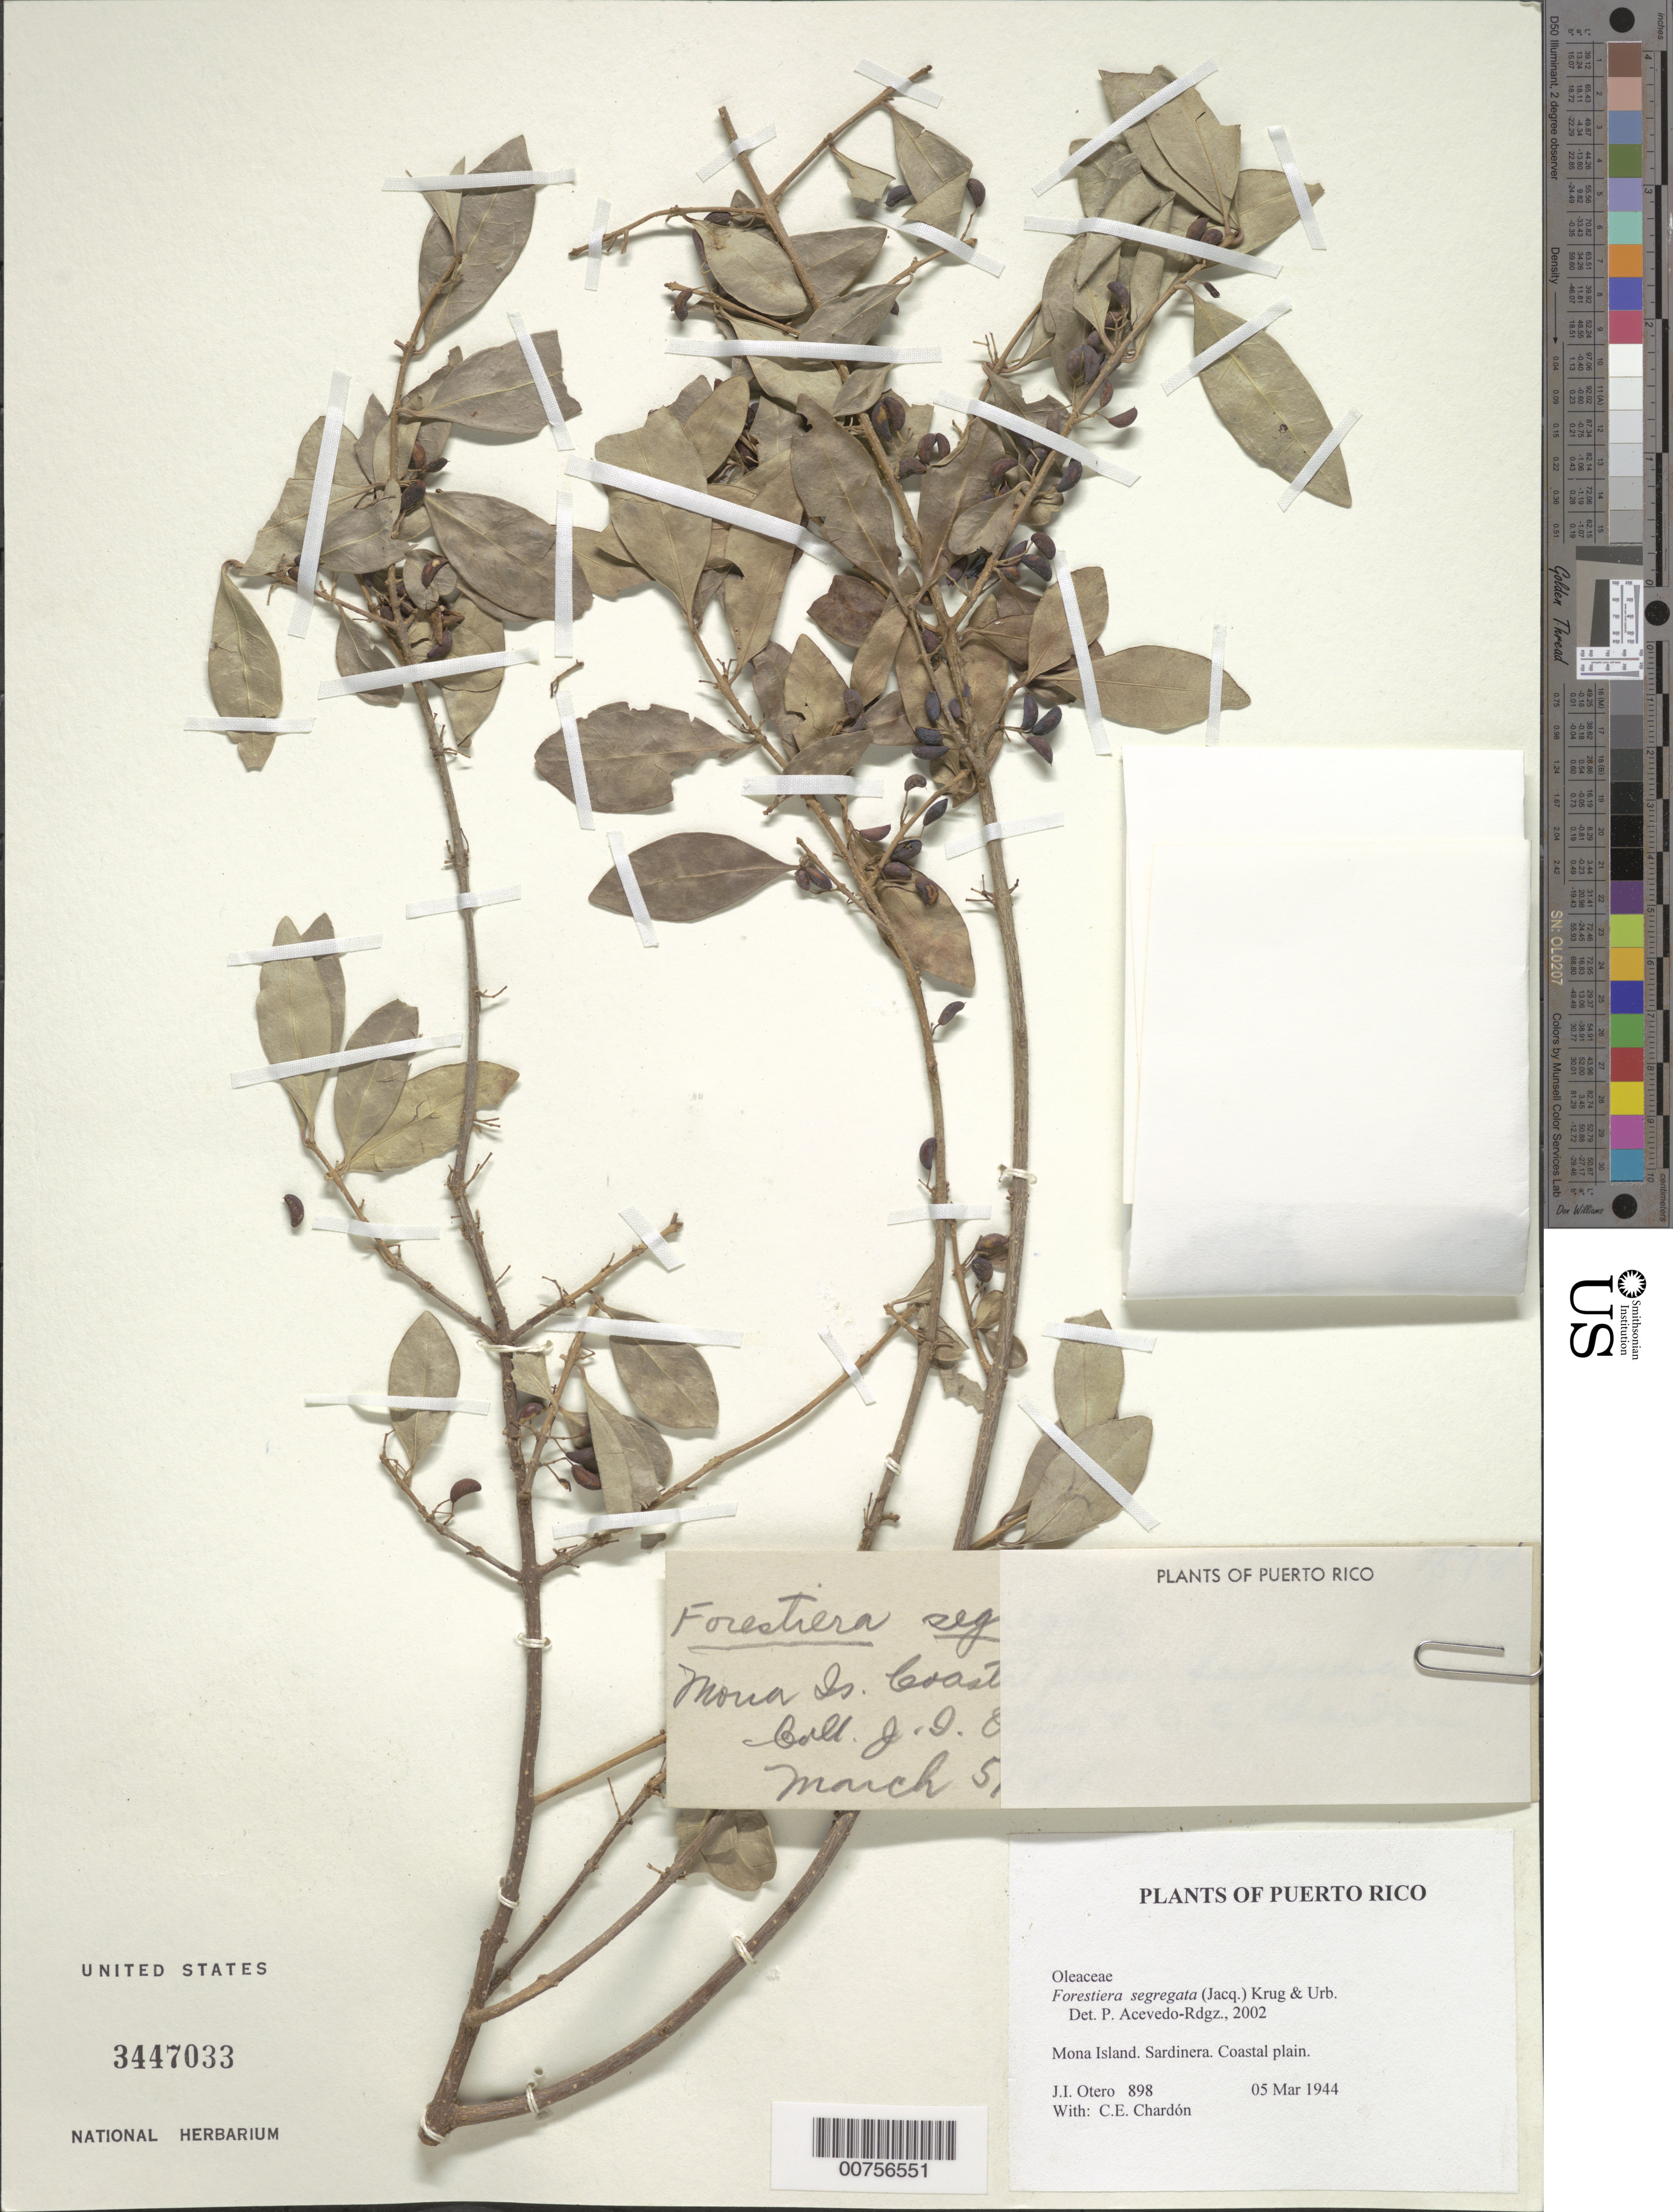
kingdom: Plantae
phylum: Tracheophyta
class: Magnoliopsida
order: Lamiales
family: Oleaceae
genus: Forestiera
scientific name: Forestiera segregata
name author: (Jacq.) Krug & Urb.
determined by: Acevedo-Rodríguez, P., (BOT), Smithsonian Institution - National Museum of Natural History (UNITED STATES)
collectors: J. Otero & C. E. Chardón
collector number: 898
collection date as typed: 05 Mar 1944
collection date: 1944-03-05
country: Puerto Rico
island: Mona I.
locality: Sardinera. Coastal plain.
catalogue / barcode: US 3447033